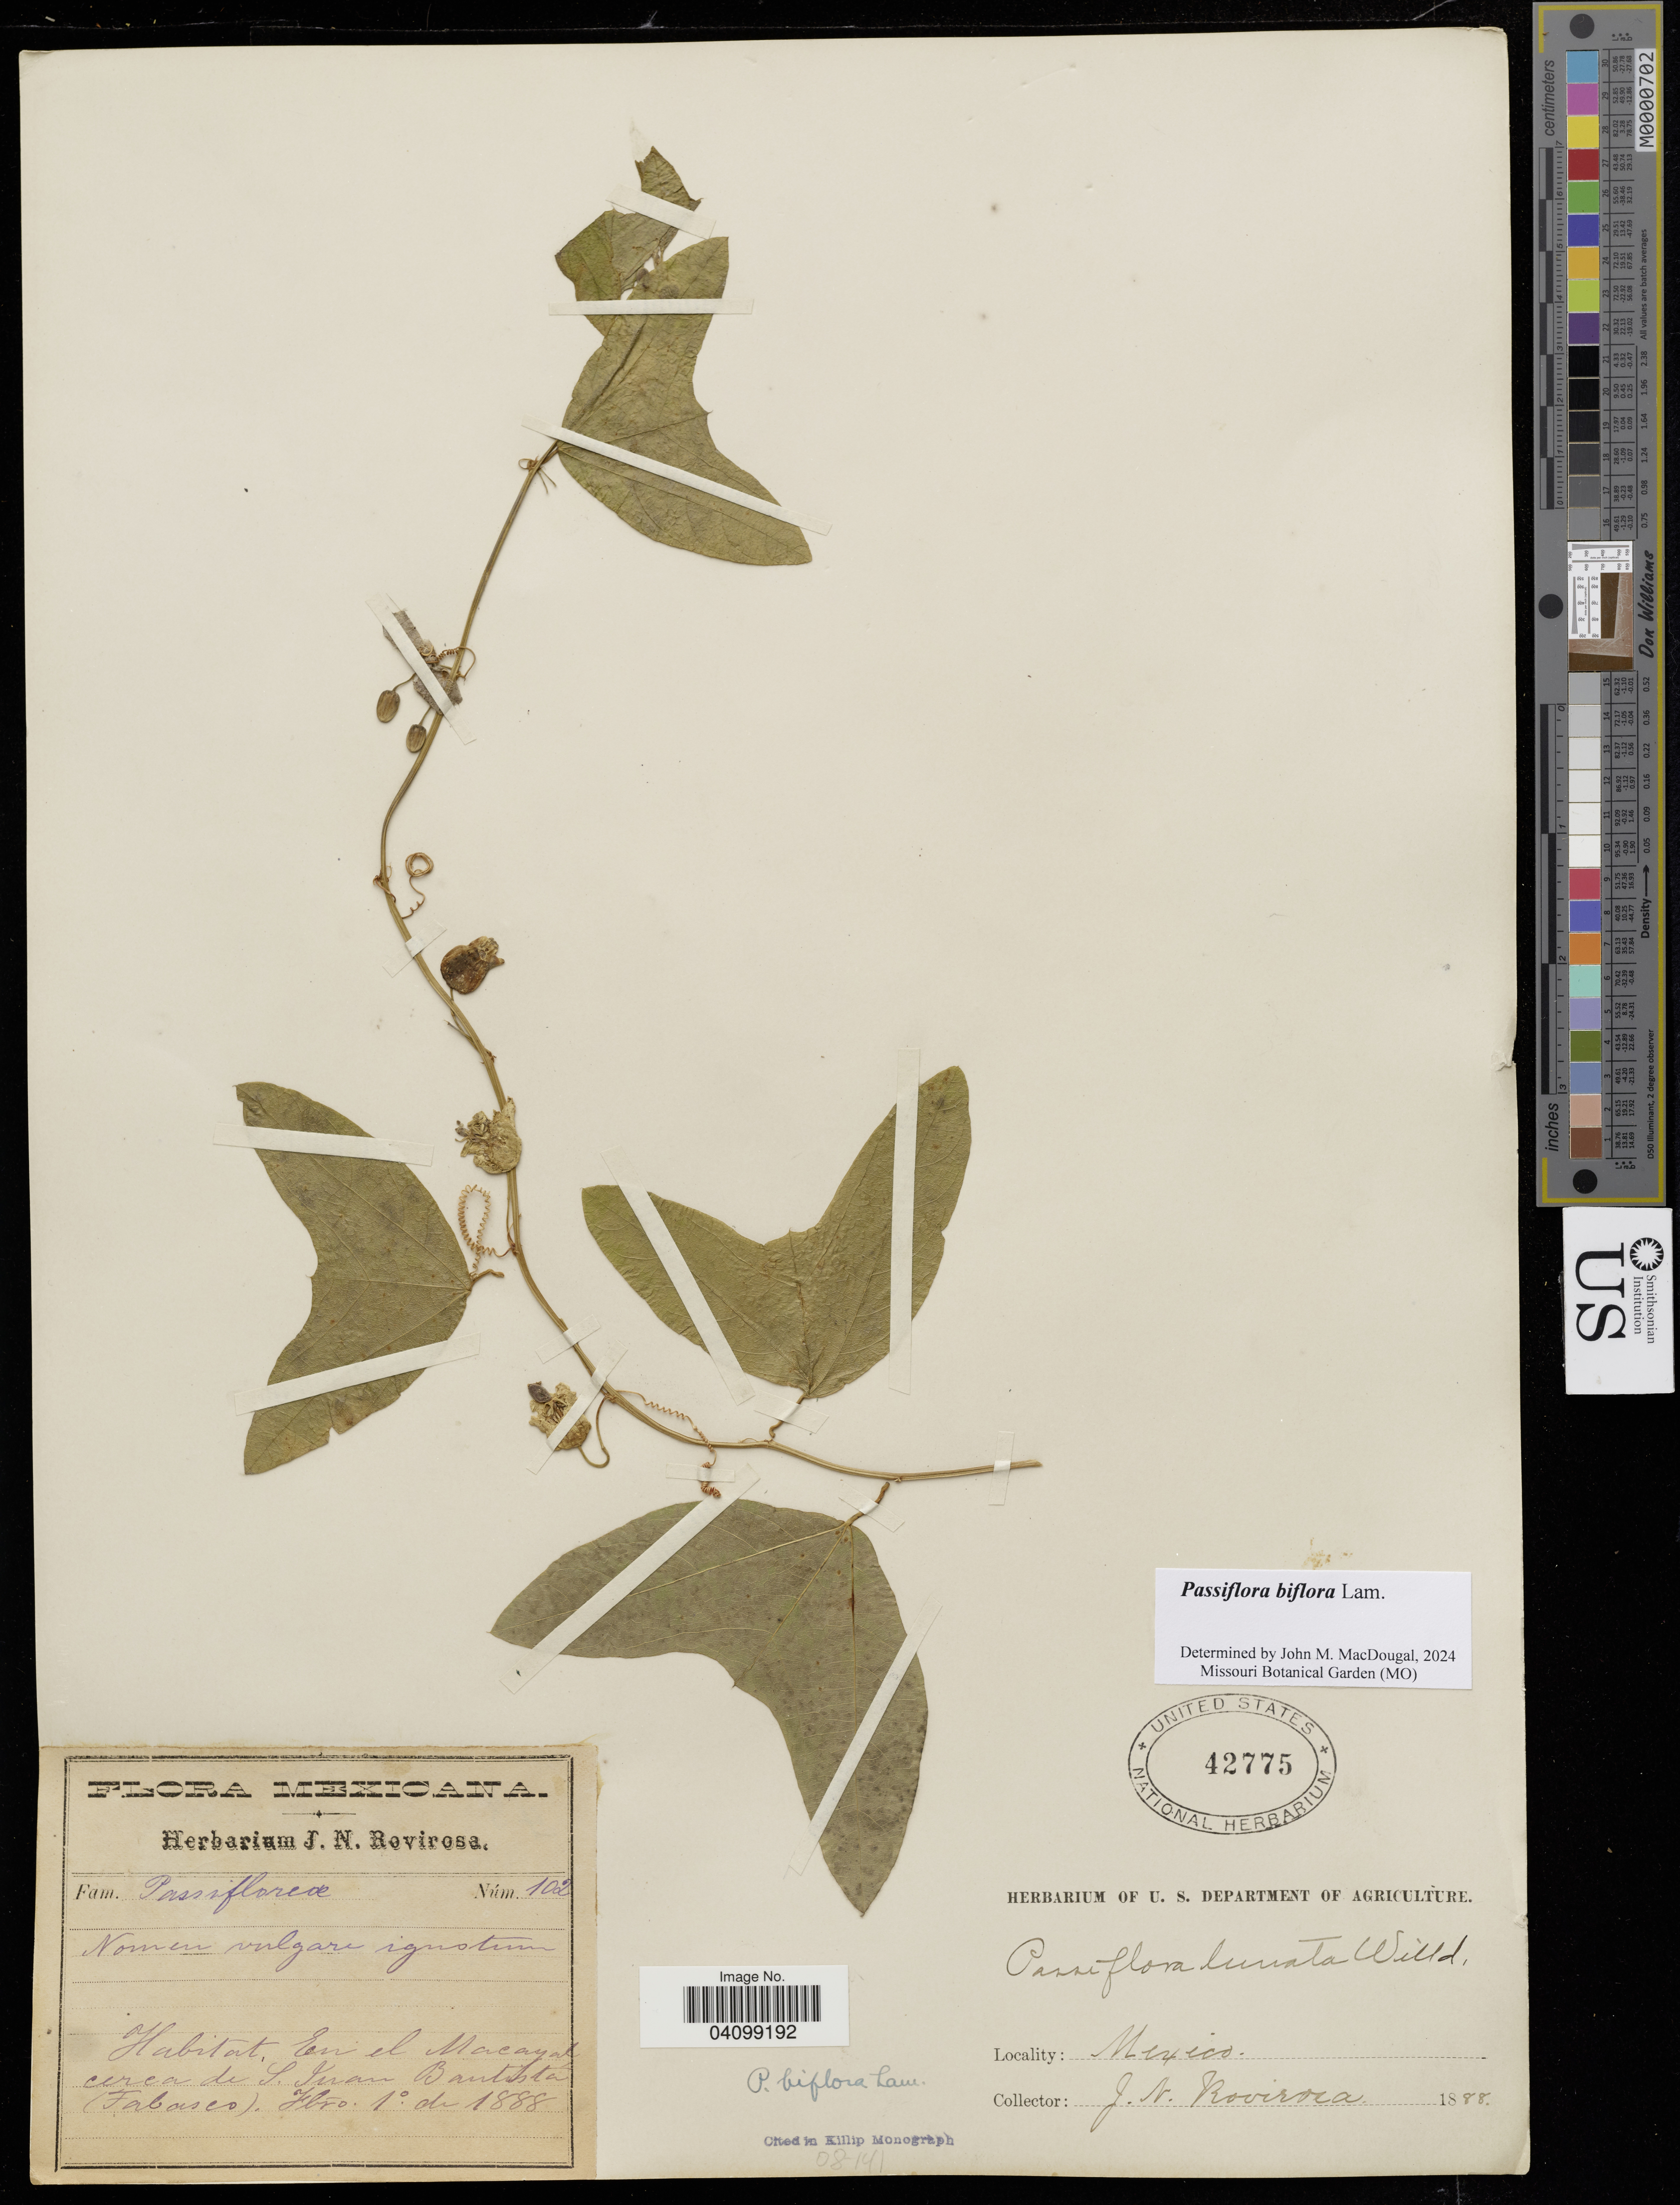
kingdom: Plantae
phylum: Tracheophyta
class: Magnoliopsida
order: Malpighiales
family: Passifloraceae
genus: Passiflora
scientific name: Passiflora biflora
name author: Lam.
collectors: J. N. Rovirosa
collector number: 102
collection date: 1888-02-01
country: Mexico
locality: En el Macayah cerca de S. Juan Bantistá (Fabasco).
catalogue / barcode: US 42775